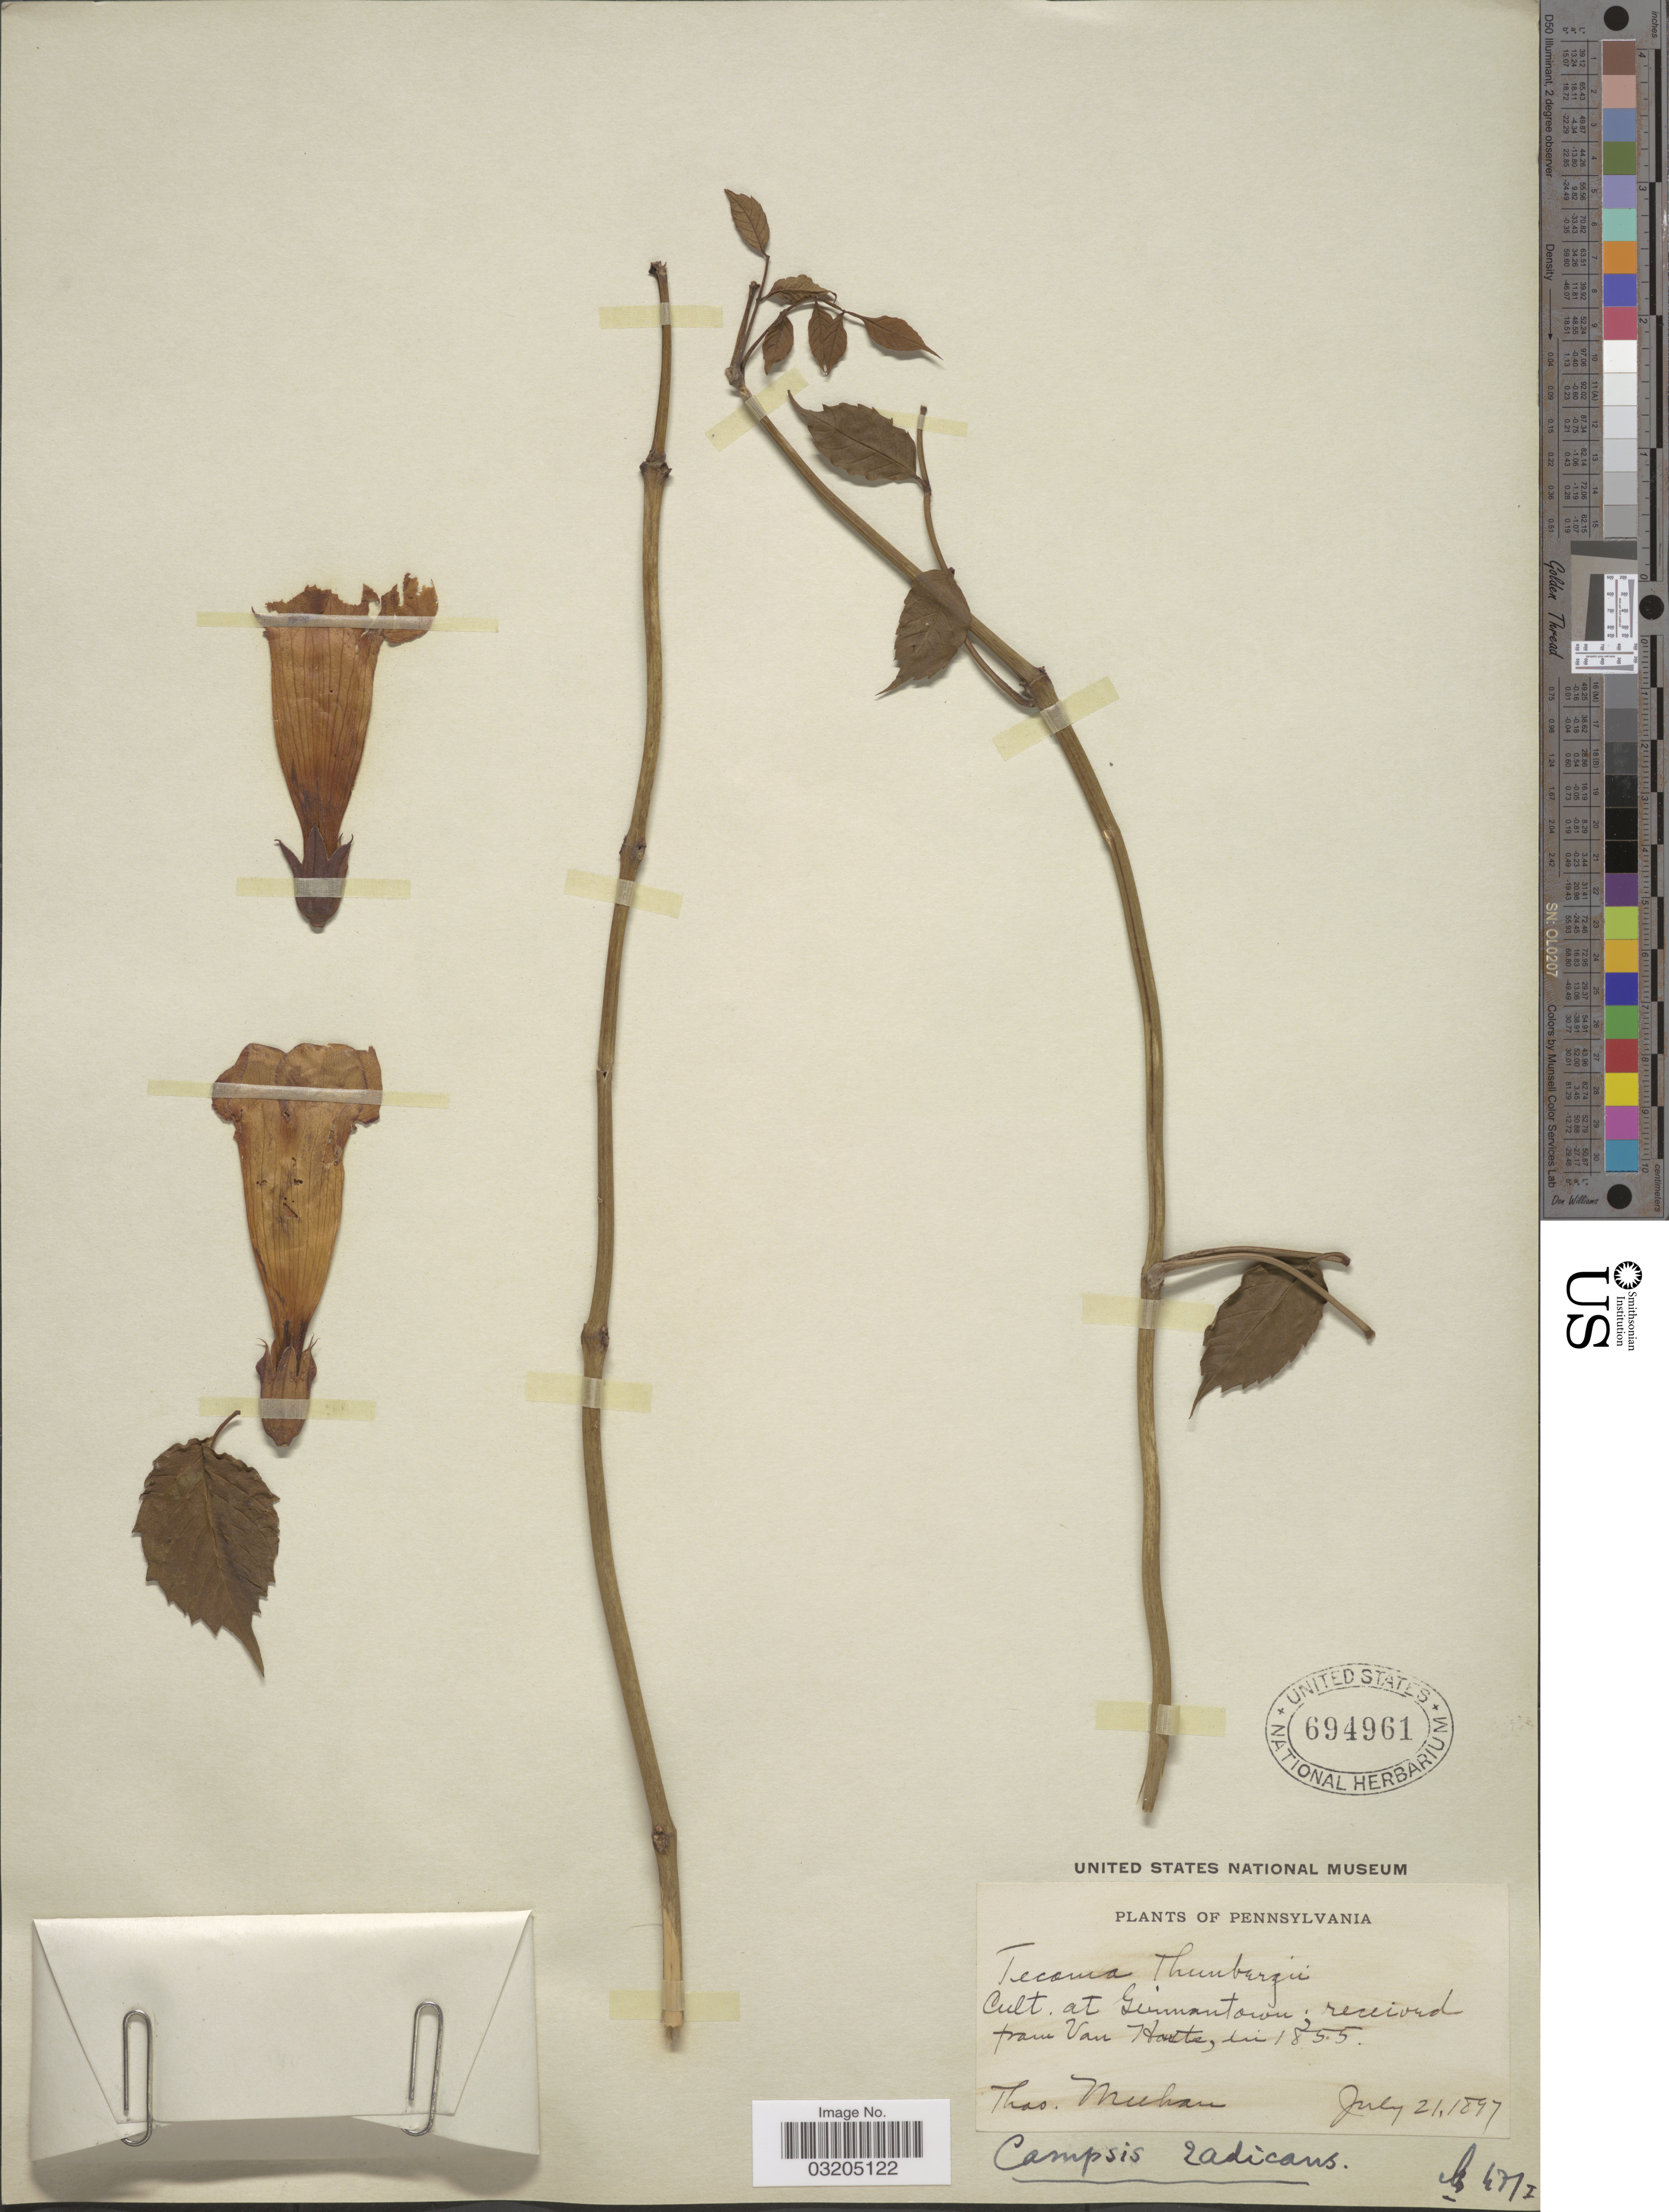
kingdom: Plantae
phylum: Tracheophyta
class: Magnoliopsida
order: Lamiales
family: Bignoniaceae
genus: Campsis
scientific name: Campsis radicans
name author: (L.) Seem.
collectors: T. Meehan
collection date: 1897-07-21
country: United States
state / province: Pennsylvania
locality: Cult. at Germantown.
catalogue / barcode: US 694961